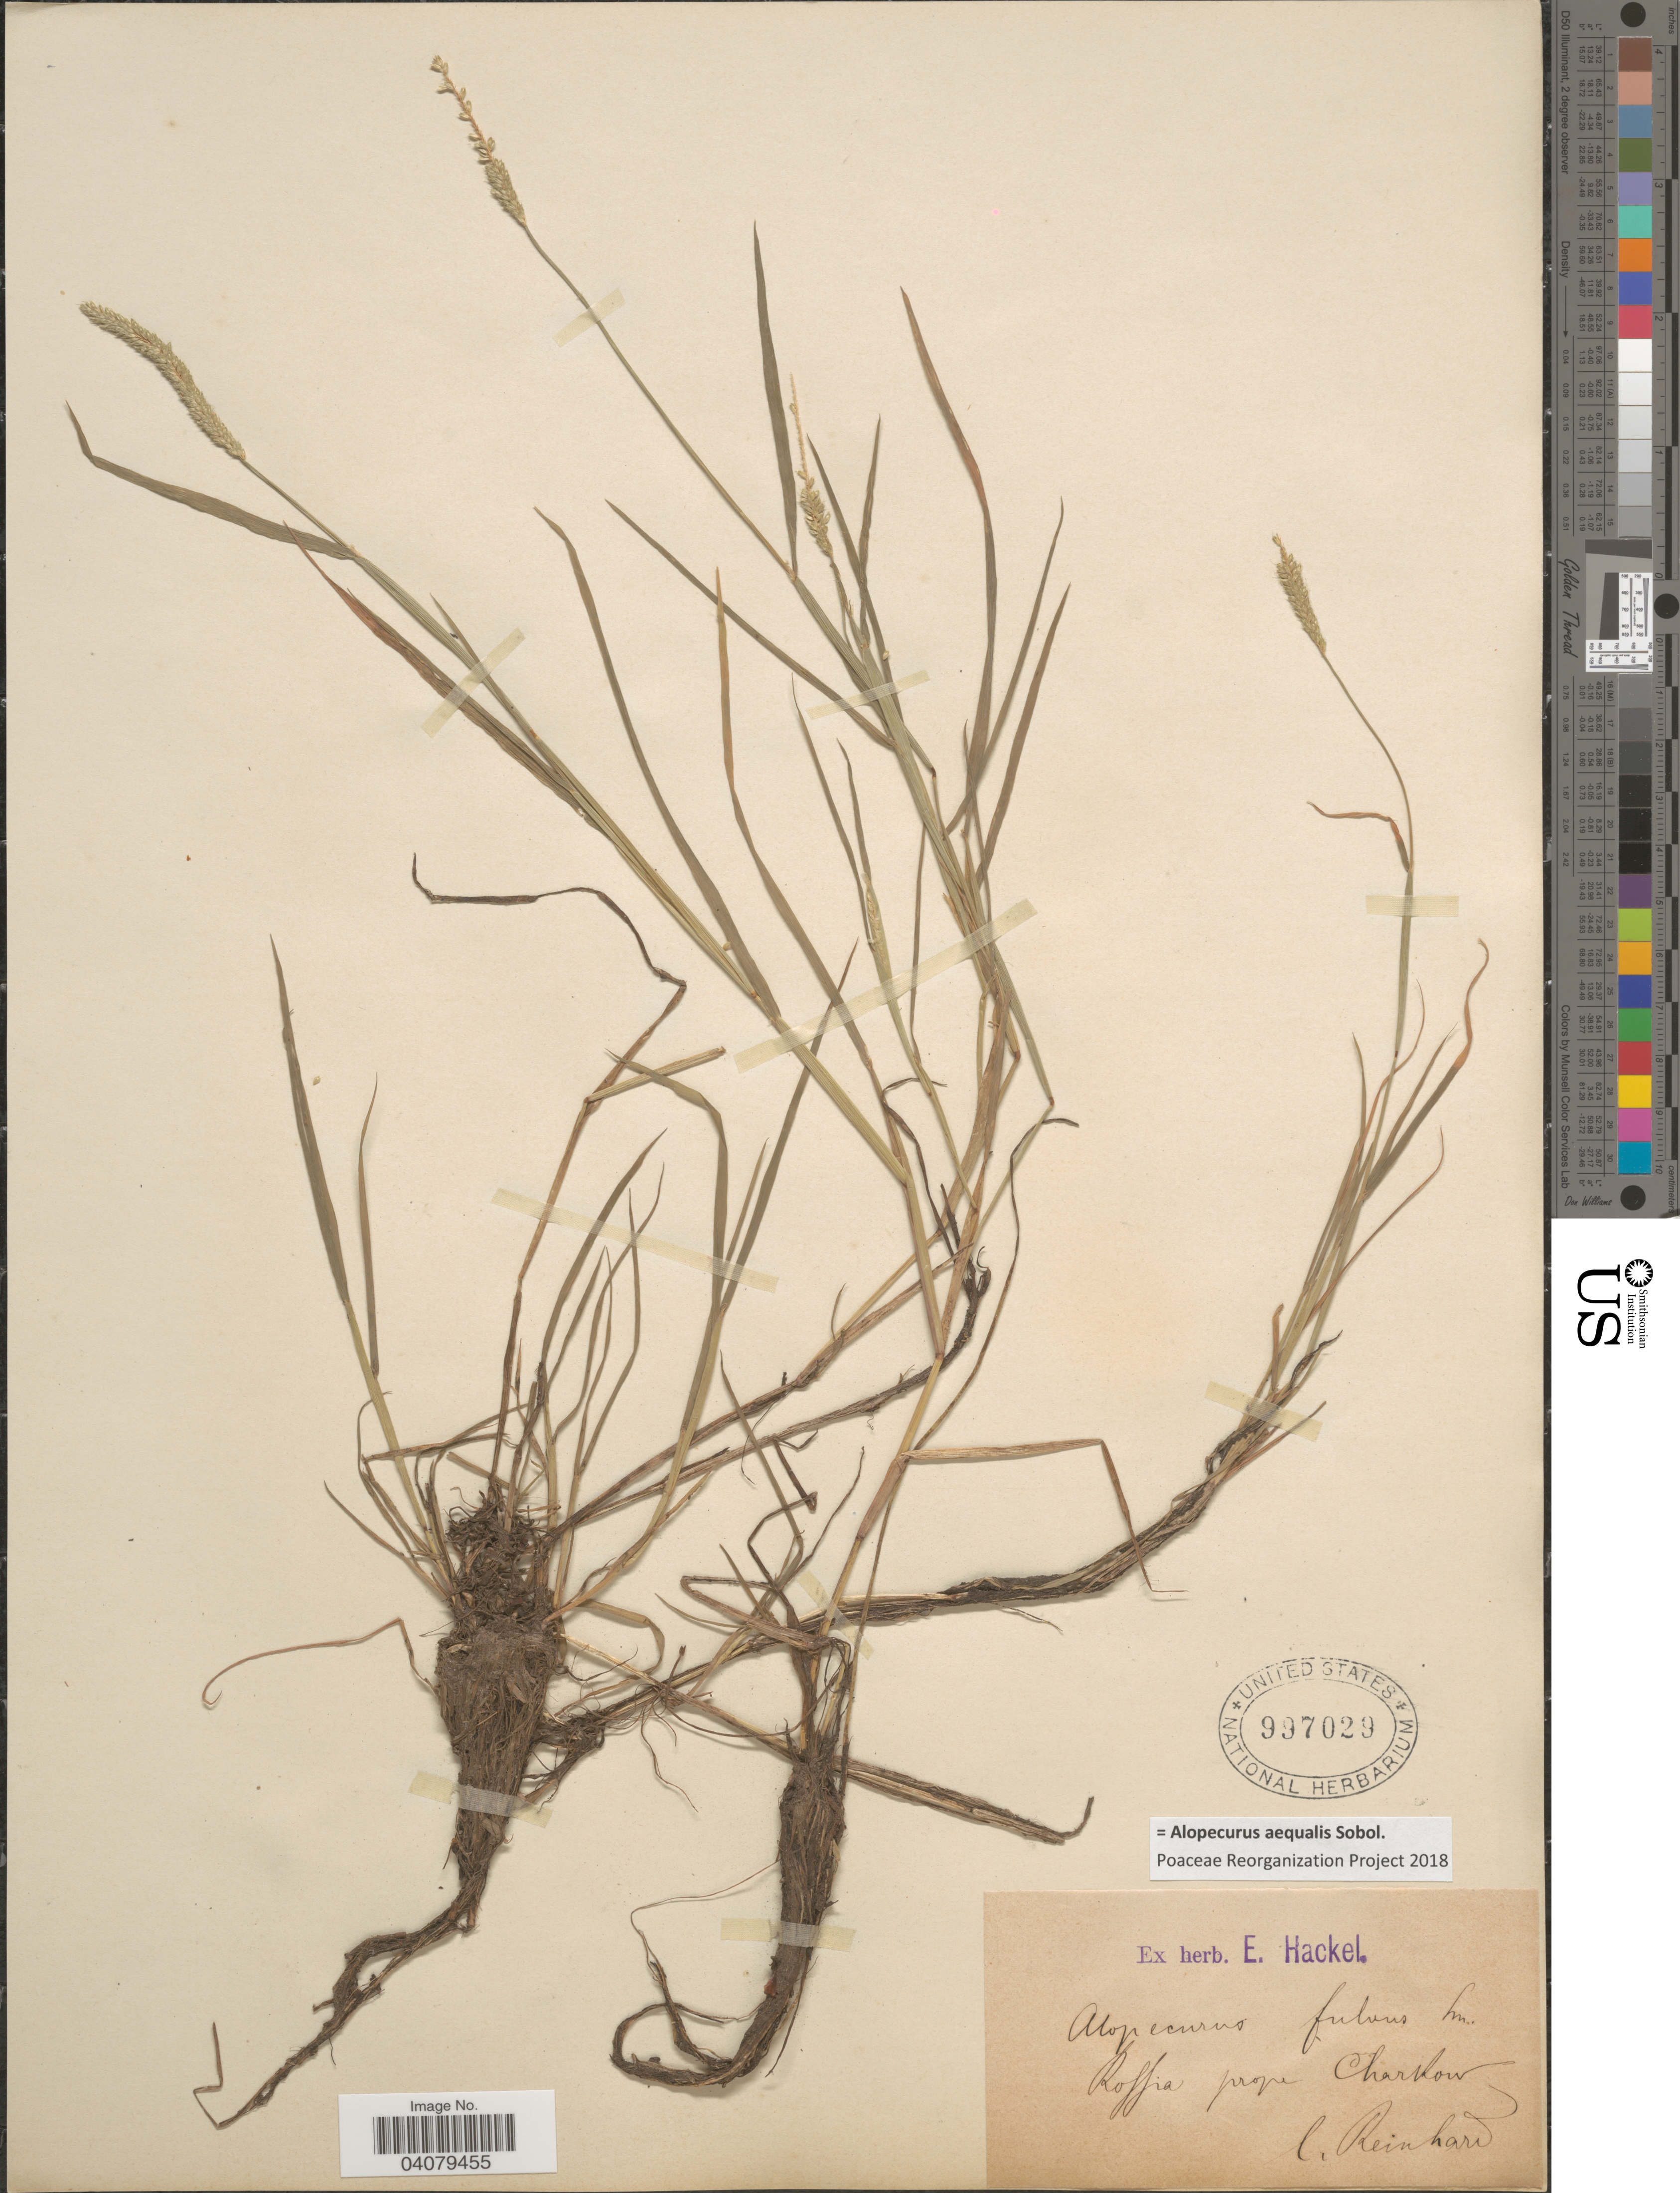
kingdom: Plantae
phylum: Tracheophyta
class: Liliopsida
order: Poales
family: Poaceae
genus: Alopecurus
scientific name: Alopecurus arundinaceus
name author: Poir.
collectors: Reinhard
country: Ukraine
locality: Rossia prope Charkow.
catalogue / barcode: US 997029